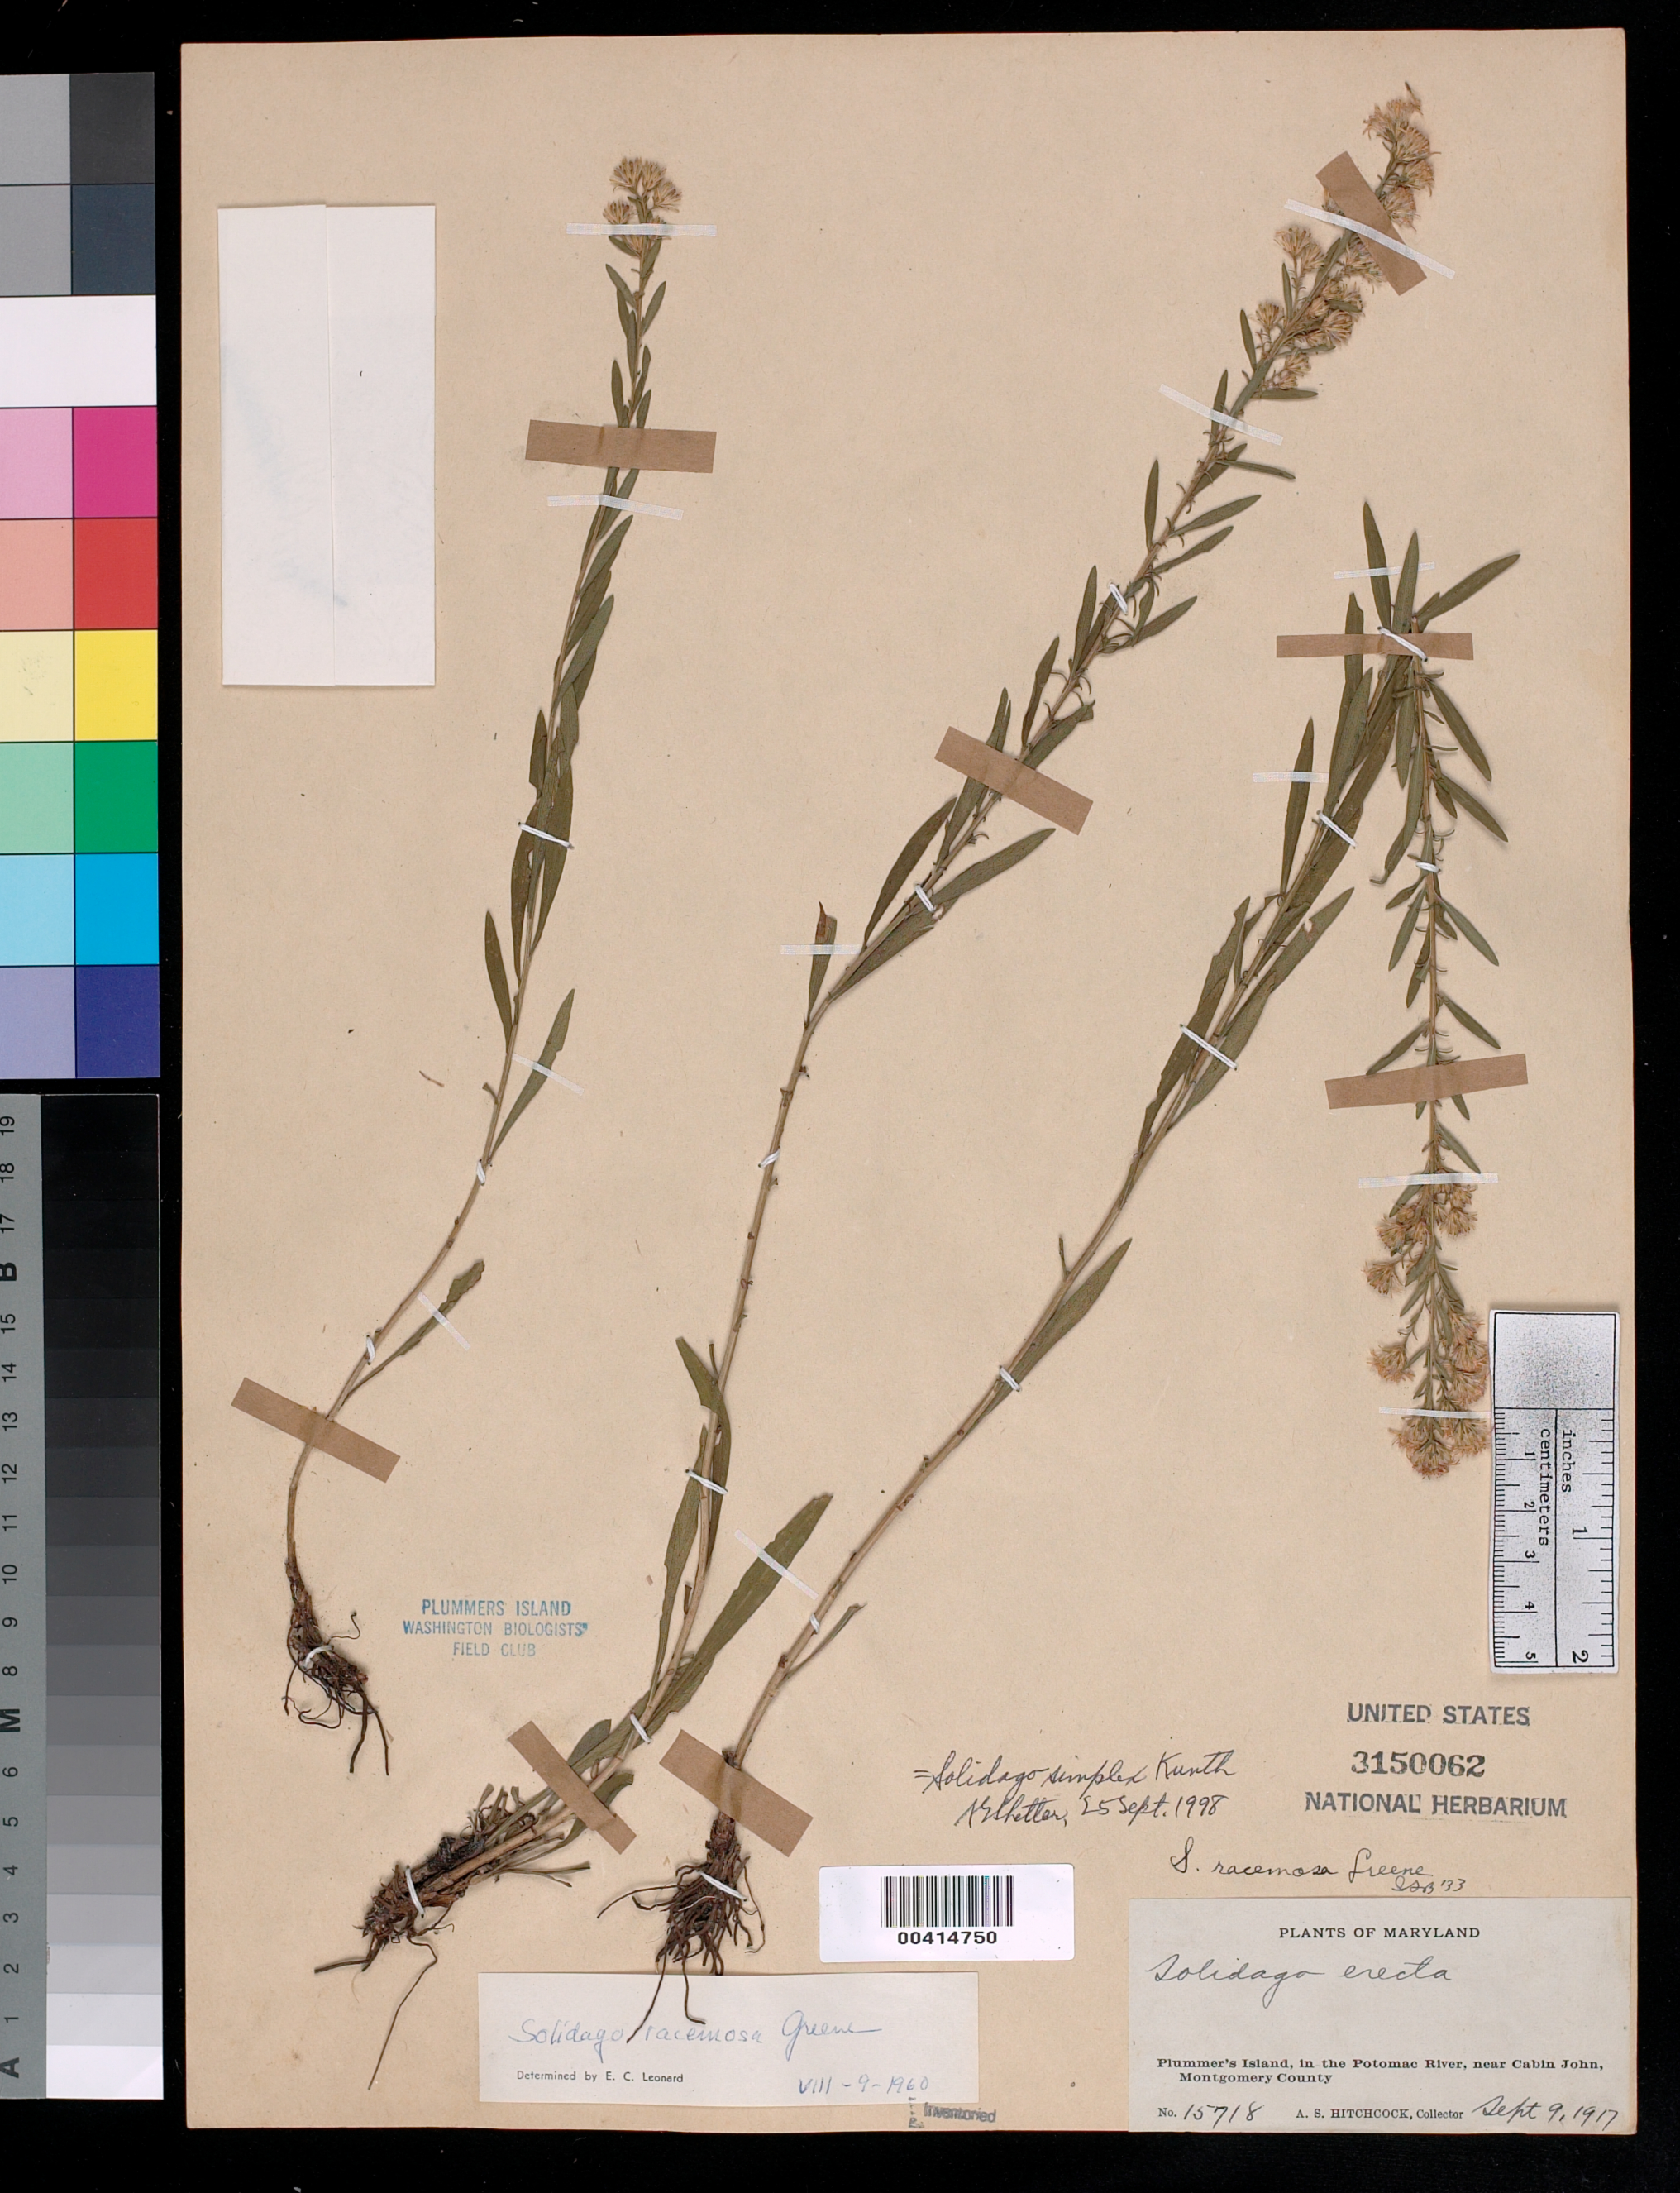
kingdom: Plantae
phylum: Tracheophyta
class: Magnoliopsida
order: Asterales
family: Asteraceae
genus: Solidago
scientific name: Solidago simplex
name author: Kunth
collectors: A. S. Hitchcock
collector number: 15718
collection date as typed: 09 Sep 1917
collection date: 1917-09-09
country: United States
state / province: Maryland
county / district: Montgomery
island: Plummers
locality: Plummer's Island C. & O. Canal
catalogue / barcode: US 3150062